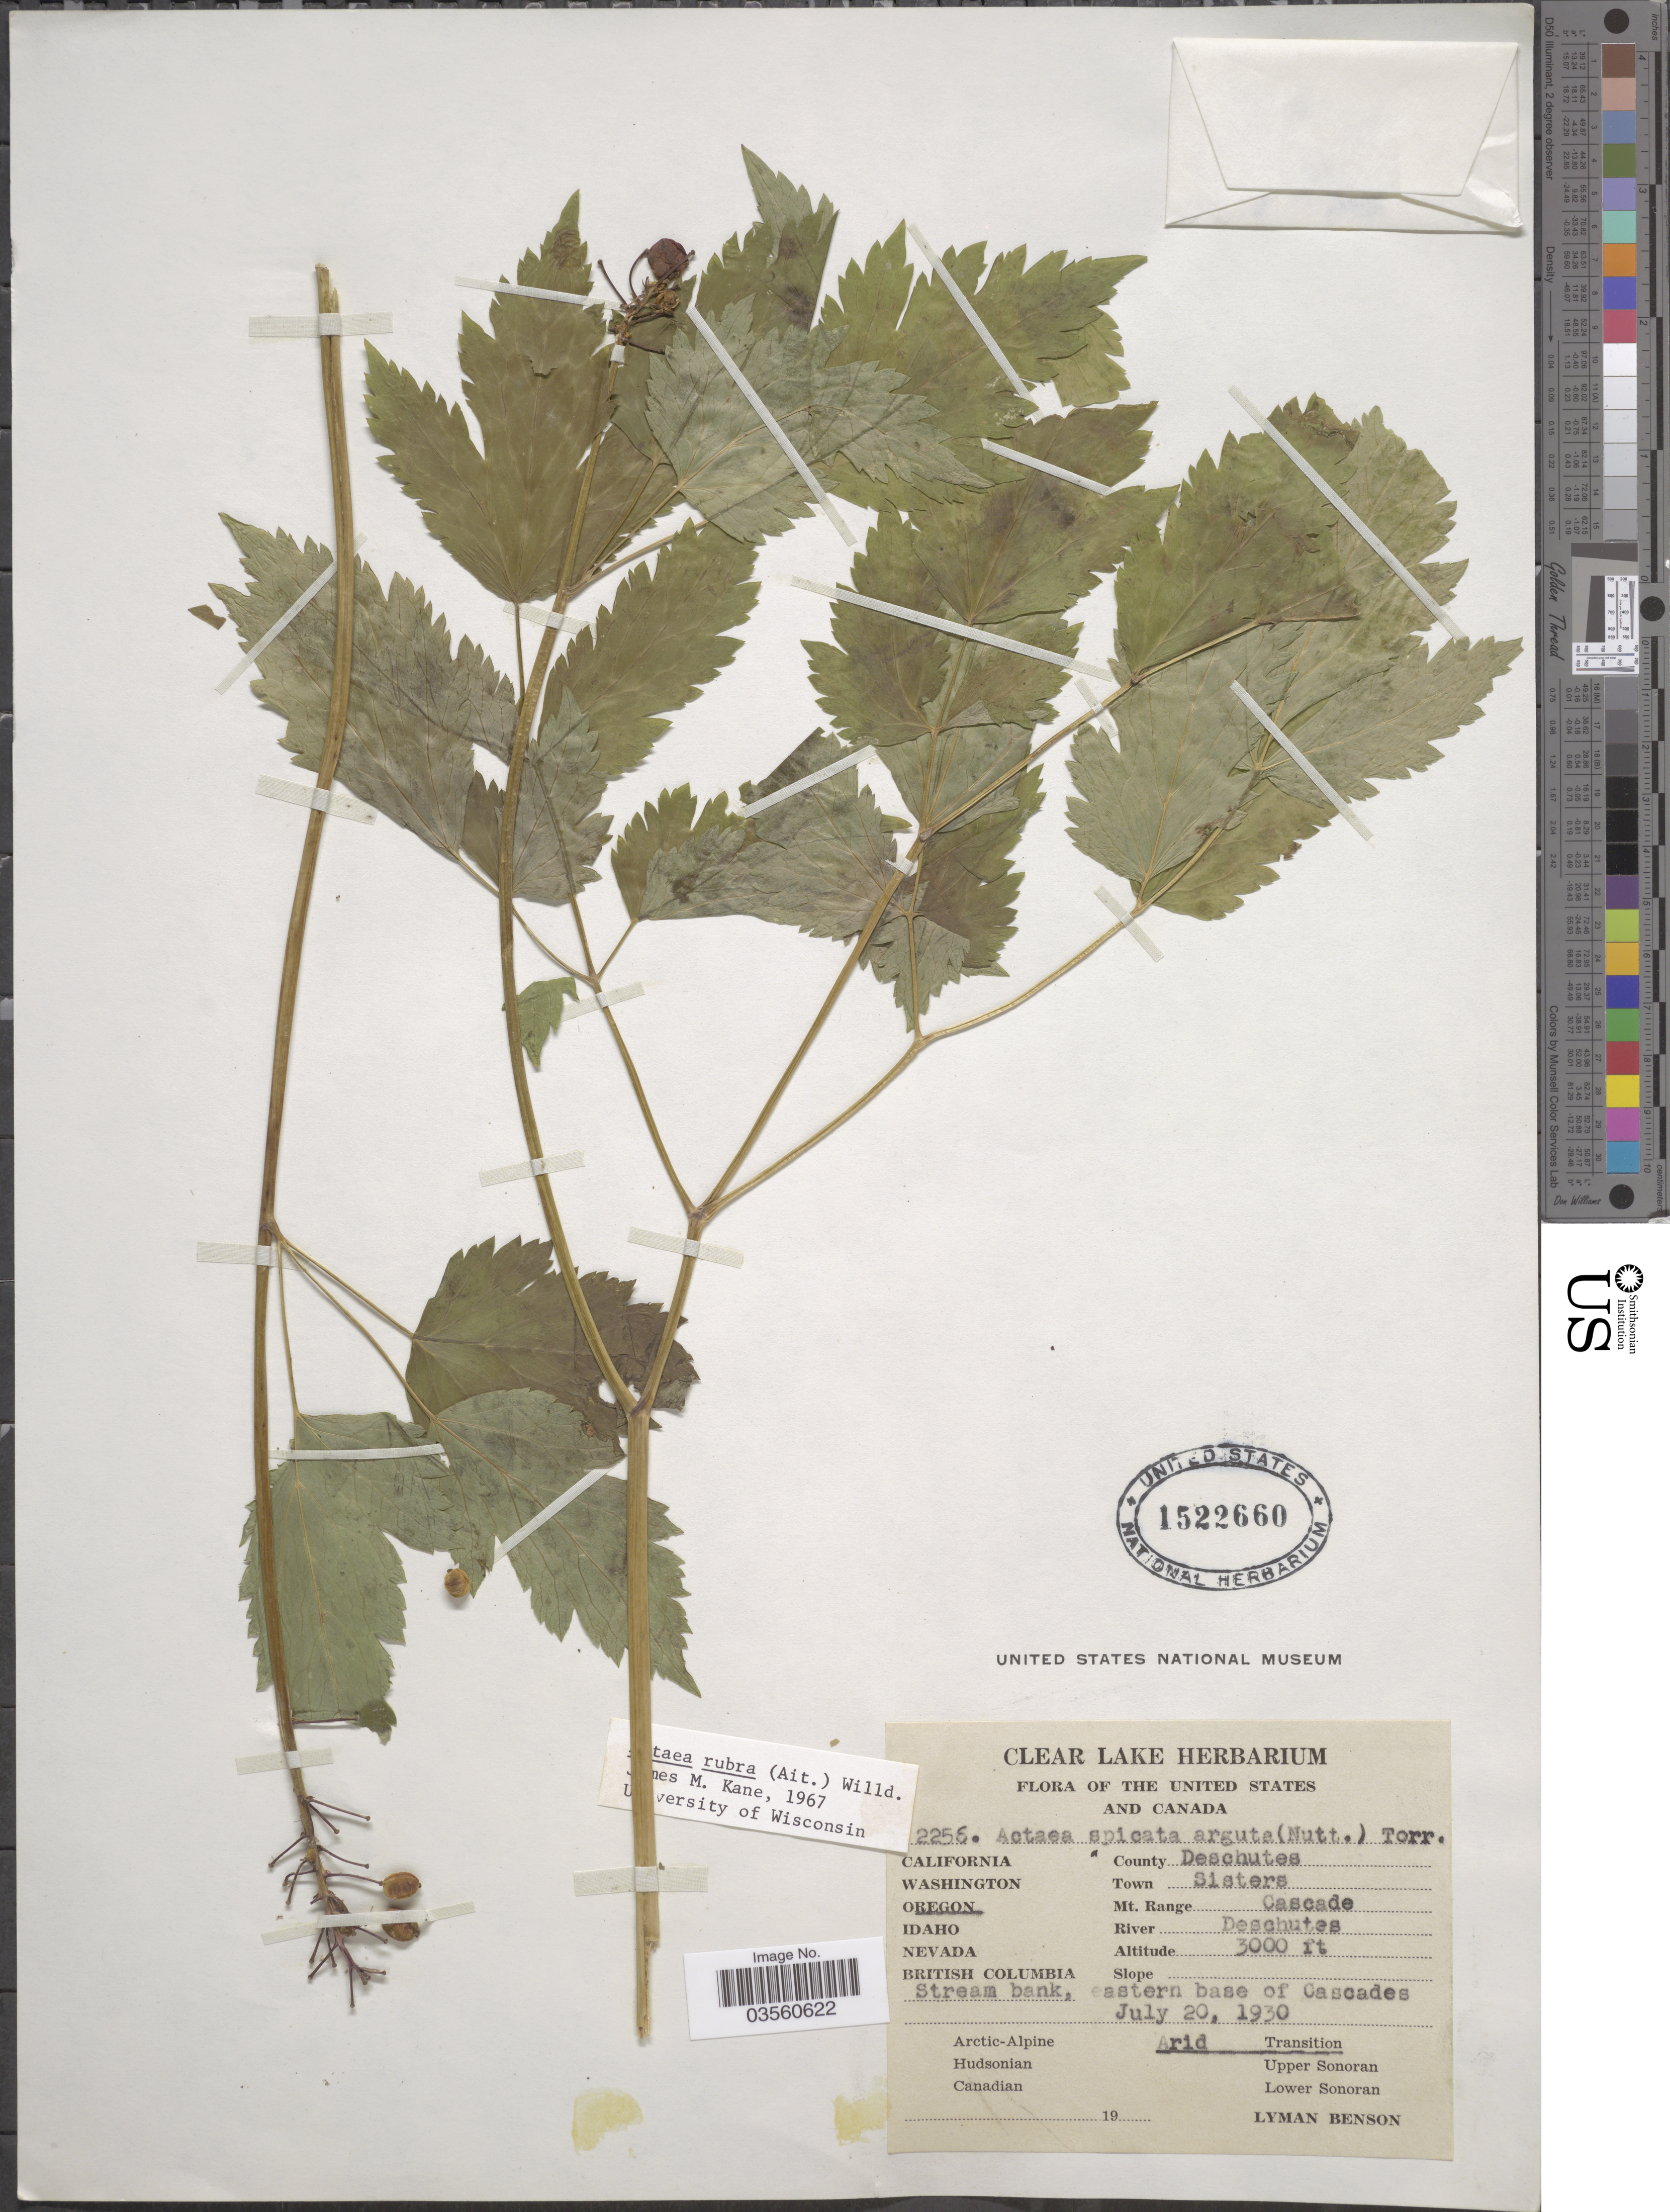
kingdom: Plantae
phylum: Tracheophyta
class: Magnoliopsida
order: Ranunculales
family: Ranunculaceae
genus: Actaea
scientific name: Actaea rubra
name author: (Aiton) Willd.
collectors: L. D. Benson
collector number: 2256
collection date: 1930-07-20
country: United States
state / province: Oregon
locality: County Deschutes. Town Sisters. Mt. Range Cascade. River Deschutes. Stream bank, eastern base of Cascades.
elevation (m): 914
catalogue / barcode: US 1522660